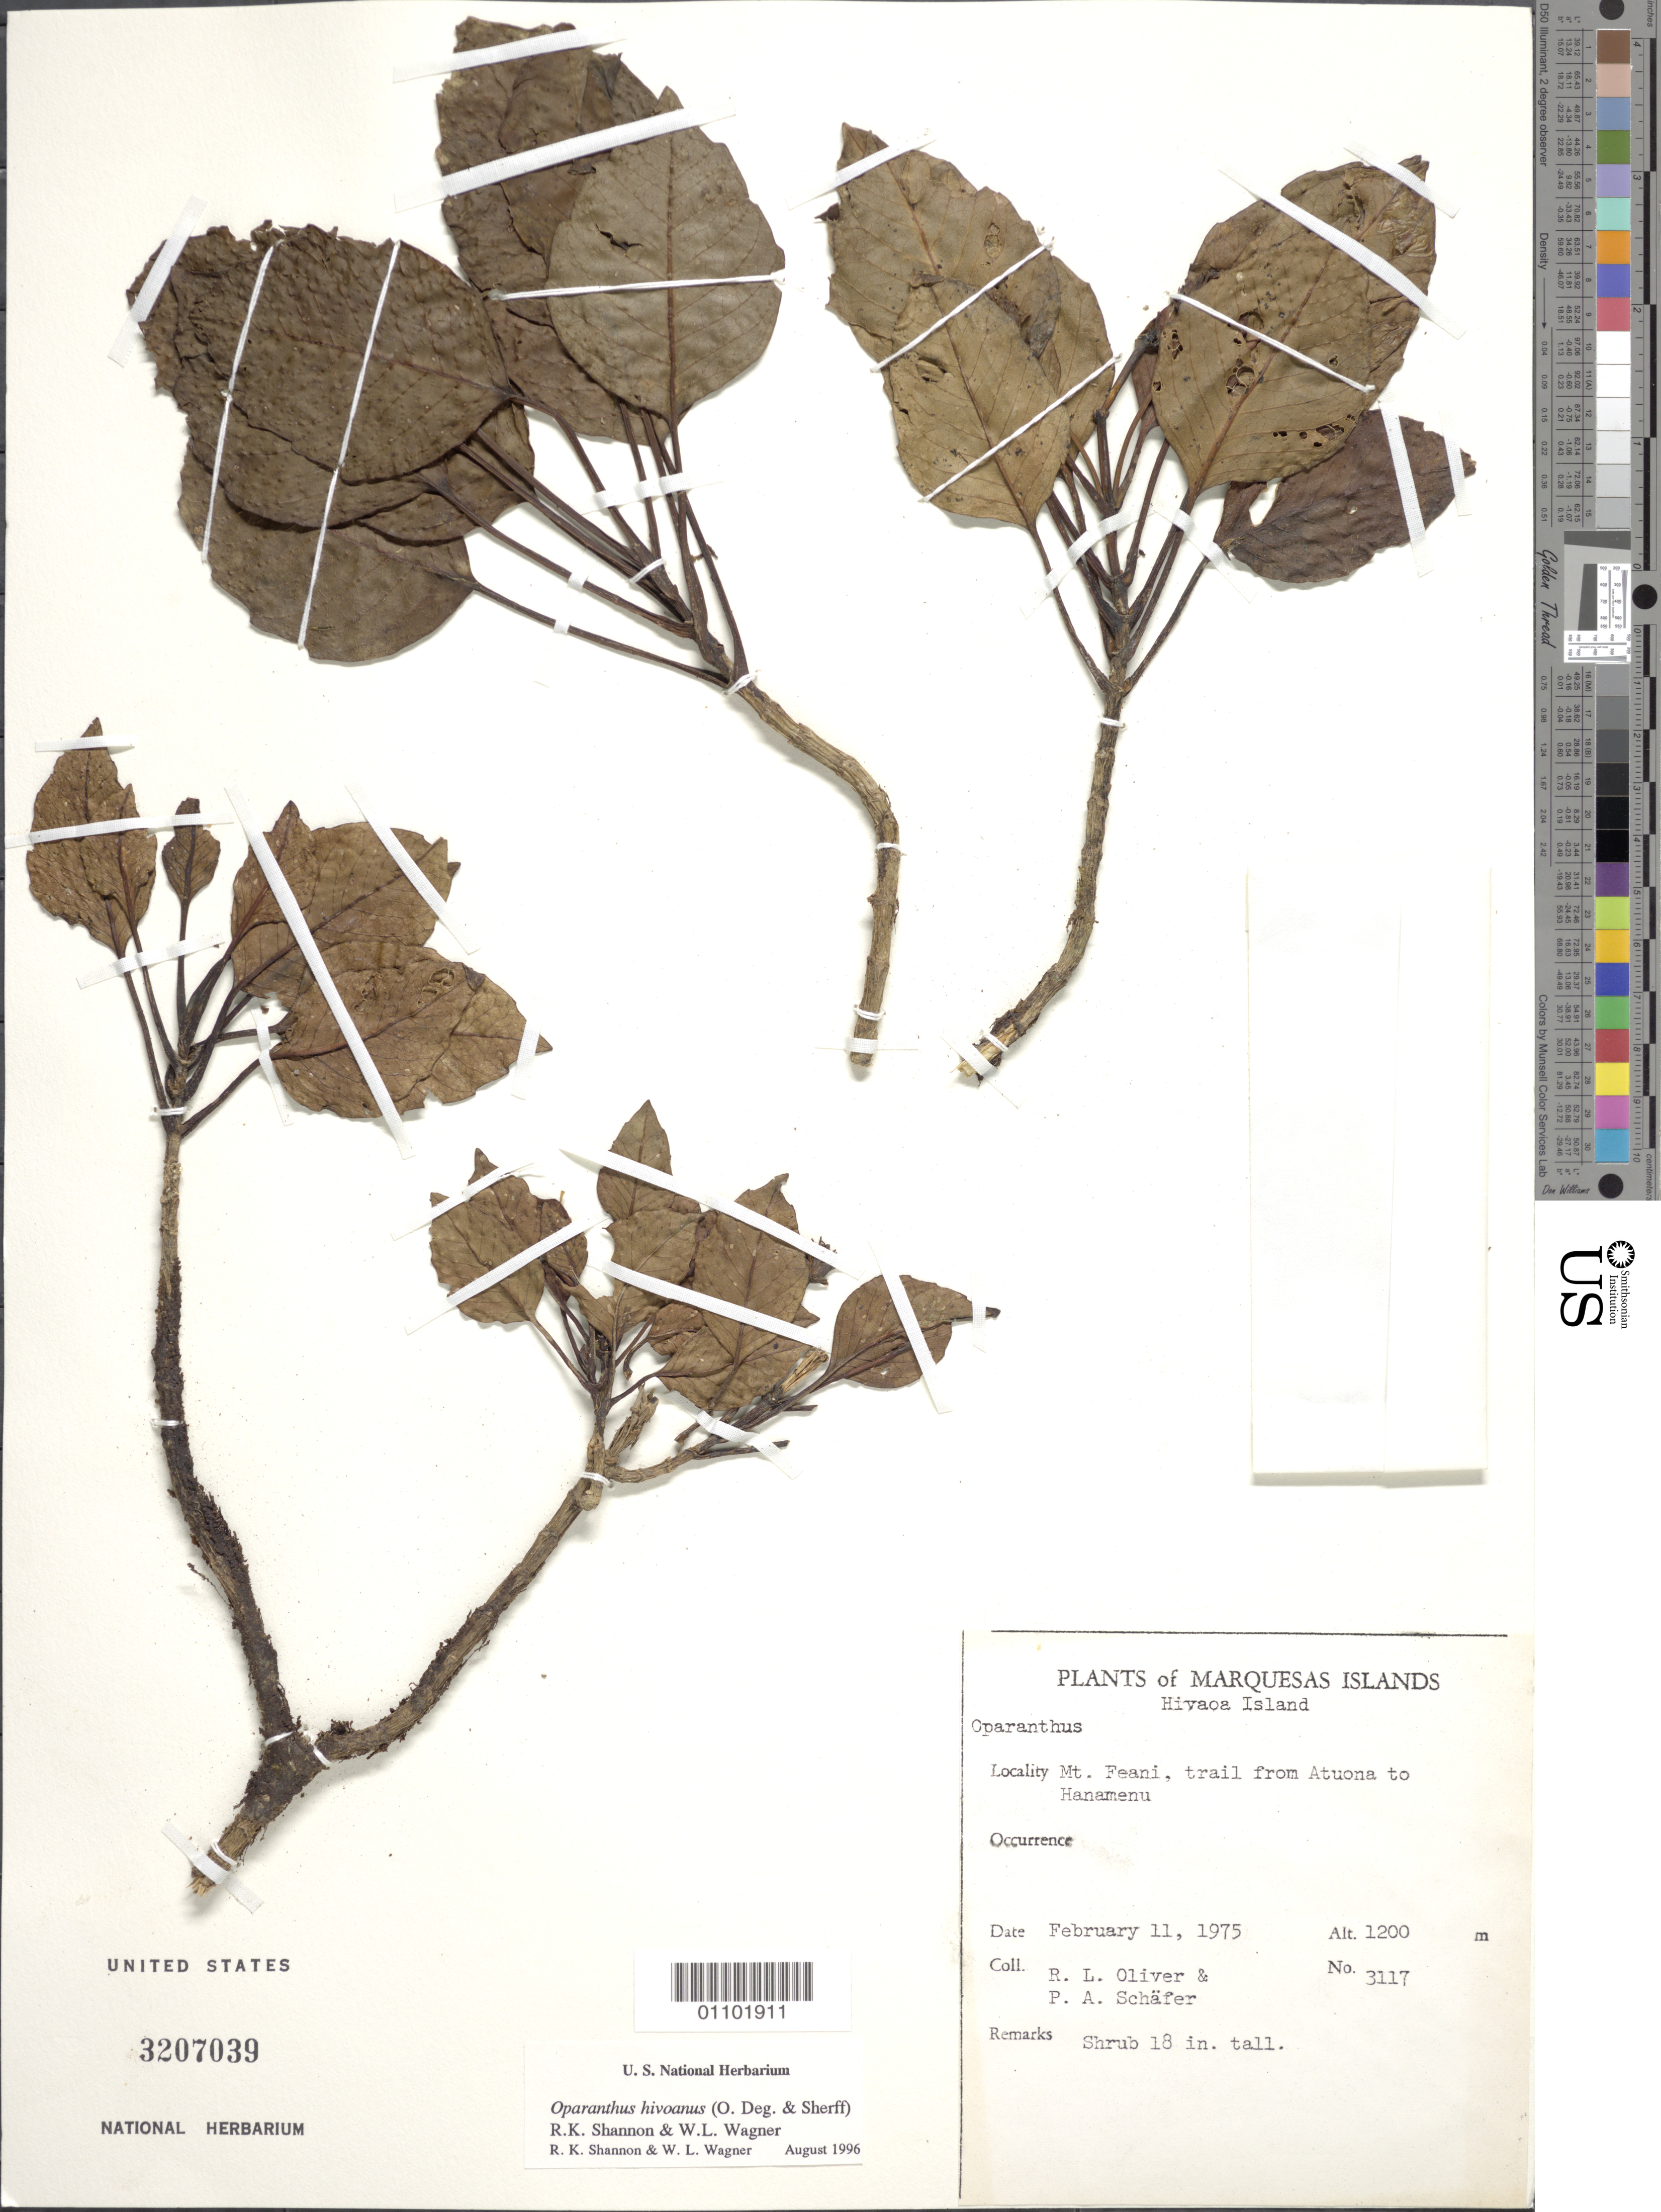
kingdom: Plantae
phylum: Tracheophyta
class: Magnoliopsida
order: Asterales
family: Asteraceae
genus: Oparanthus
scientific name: Oparanthus hivoanus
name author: (Deg. & Sherff) R.K. Shannon & W.L. Wagner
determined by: Wagner, W. L., (BOT), Smithsonian Institution - National Museum of Natural History (UNITED STATES)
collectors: R. L. Oliver & P. A. Schäfer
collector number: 3117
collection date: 1975-02-11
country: French Polynesia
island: Hiva Oa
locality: Mt. Feani, trail from Atuona to Hanamenu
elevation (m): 1200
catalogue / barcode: US 3207039